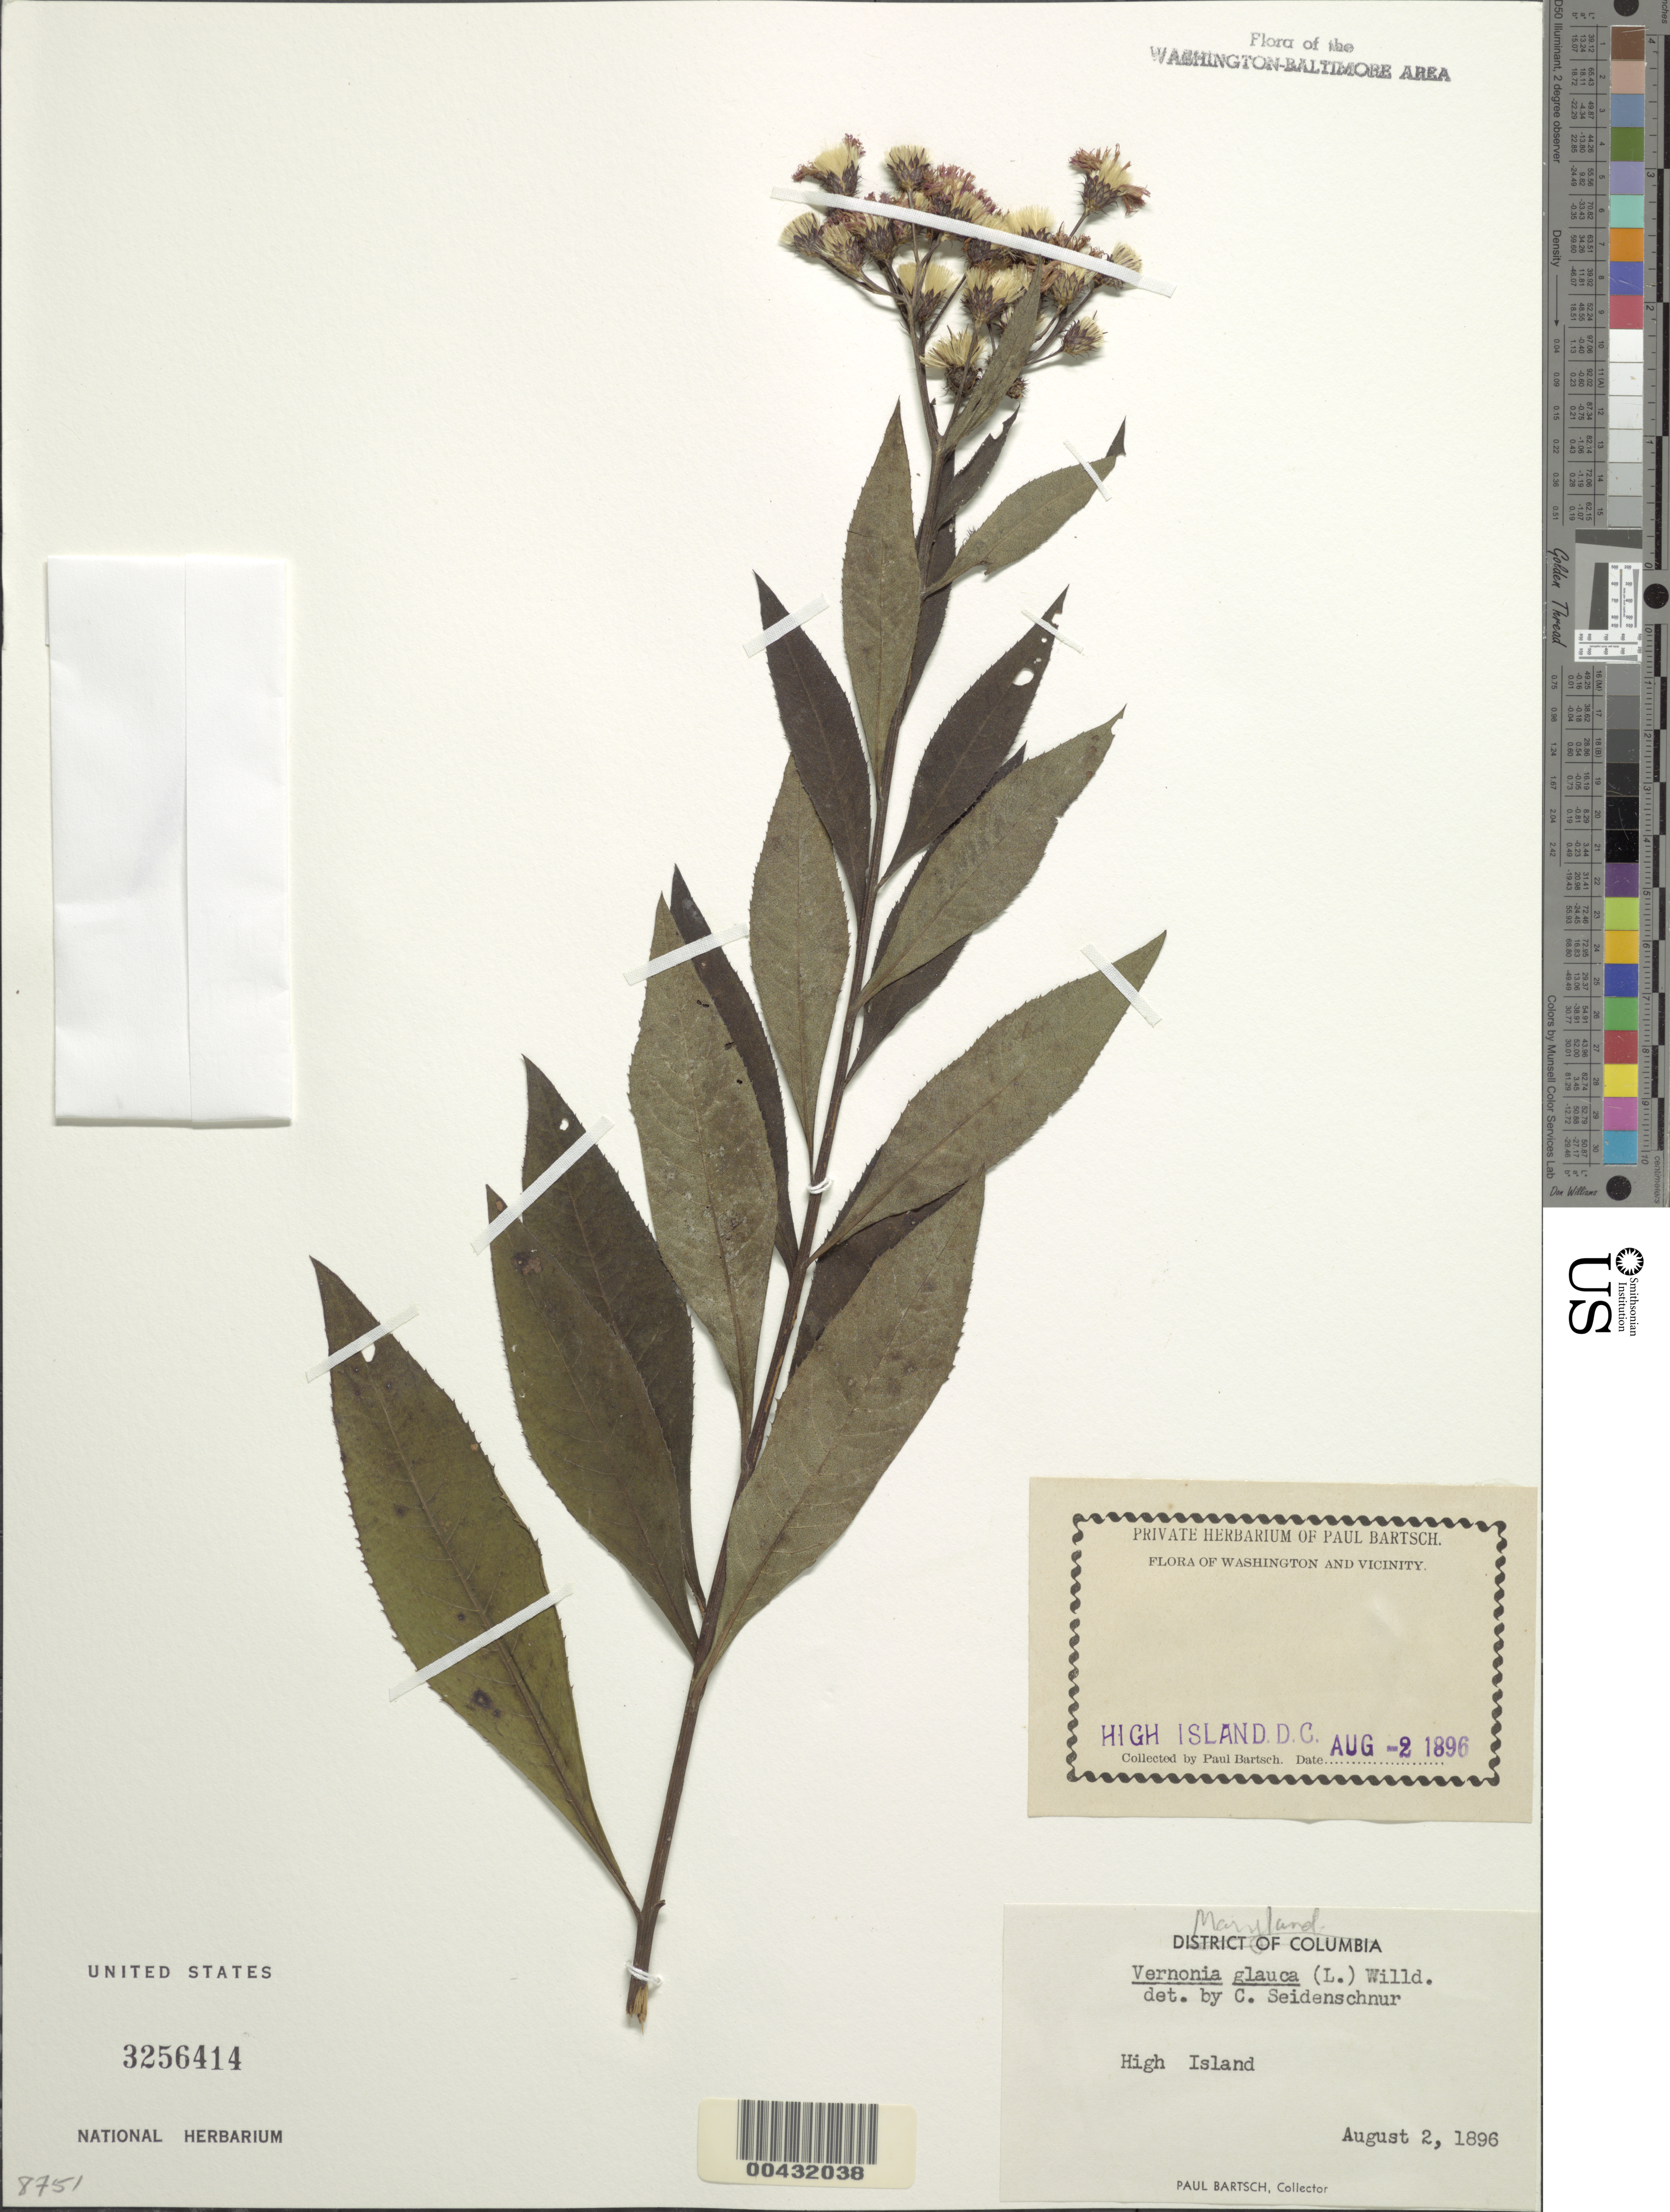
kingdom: Plantae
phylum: Tracheophyta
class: Magnoliopsida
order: Asterales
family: Asteraceae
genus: Vernonia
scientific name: Vernonia glauca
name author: (L.) Willd.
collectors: P. Bartsch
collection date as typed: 02 Aug 1896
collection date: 1896-08-02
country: United States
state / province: Maryland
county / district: Montgomery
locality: High Island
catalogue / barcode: US 3256414